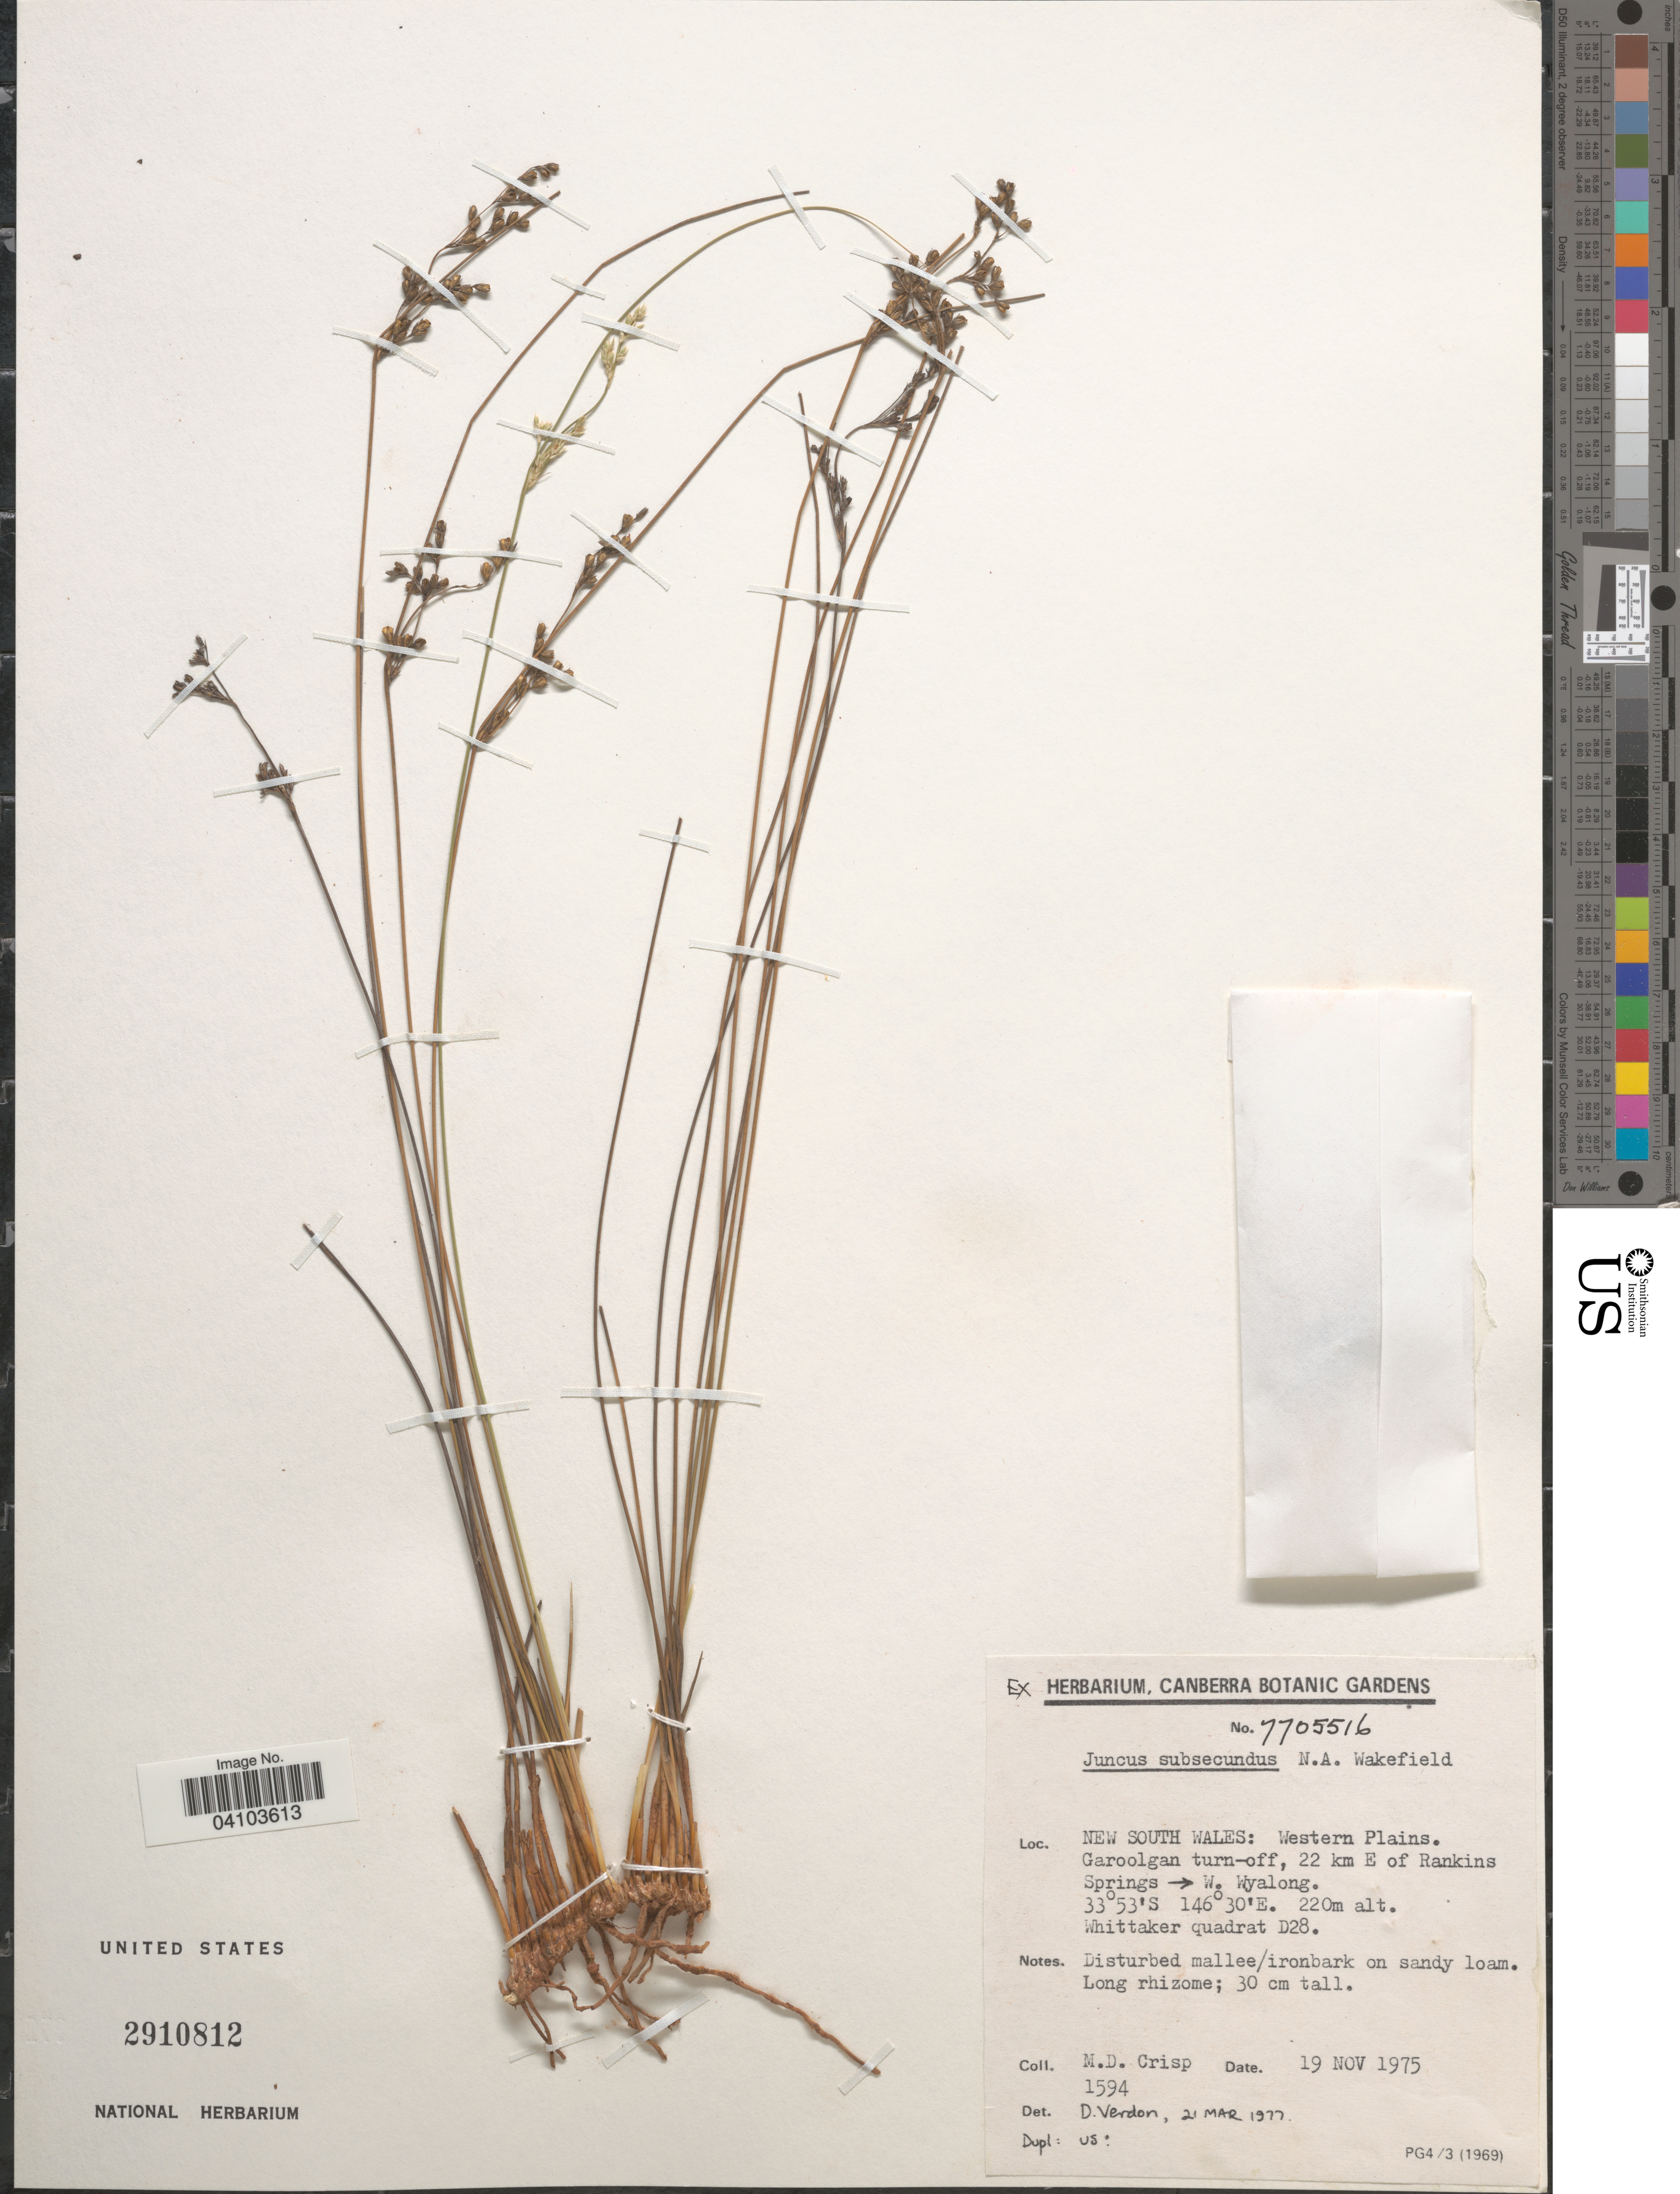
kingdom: Plantae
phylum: Tracheophyta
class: Liliopsida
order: Poales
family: Juncaceae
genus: Juncus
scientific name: Juncus subsecundus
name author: N.A. Wakef.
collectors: M. Crisp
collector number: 1594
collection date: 1975-11-19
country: Australia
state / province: New South Wales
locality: Western Plains. Garoolgan turn-off, 22 km E of Rankins Springs → W. Wyalong. Whittaker quadrat D28.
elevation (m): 220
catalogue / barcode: US 2910812